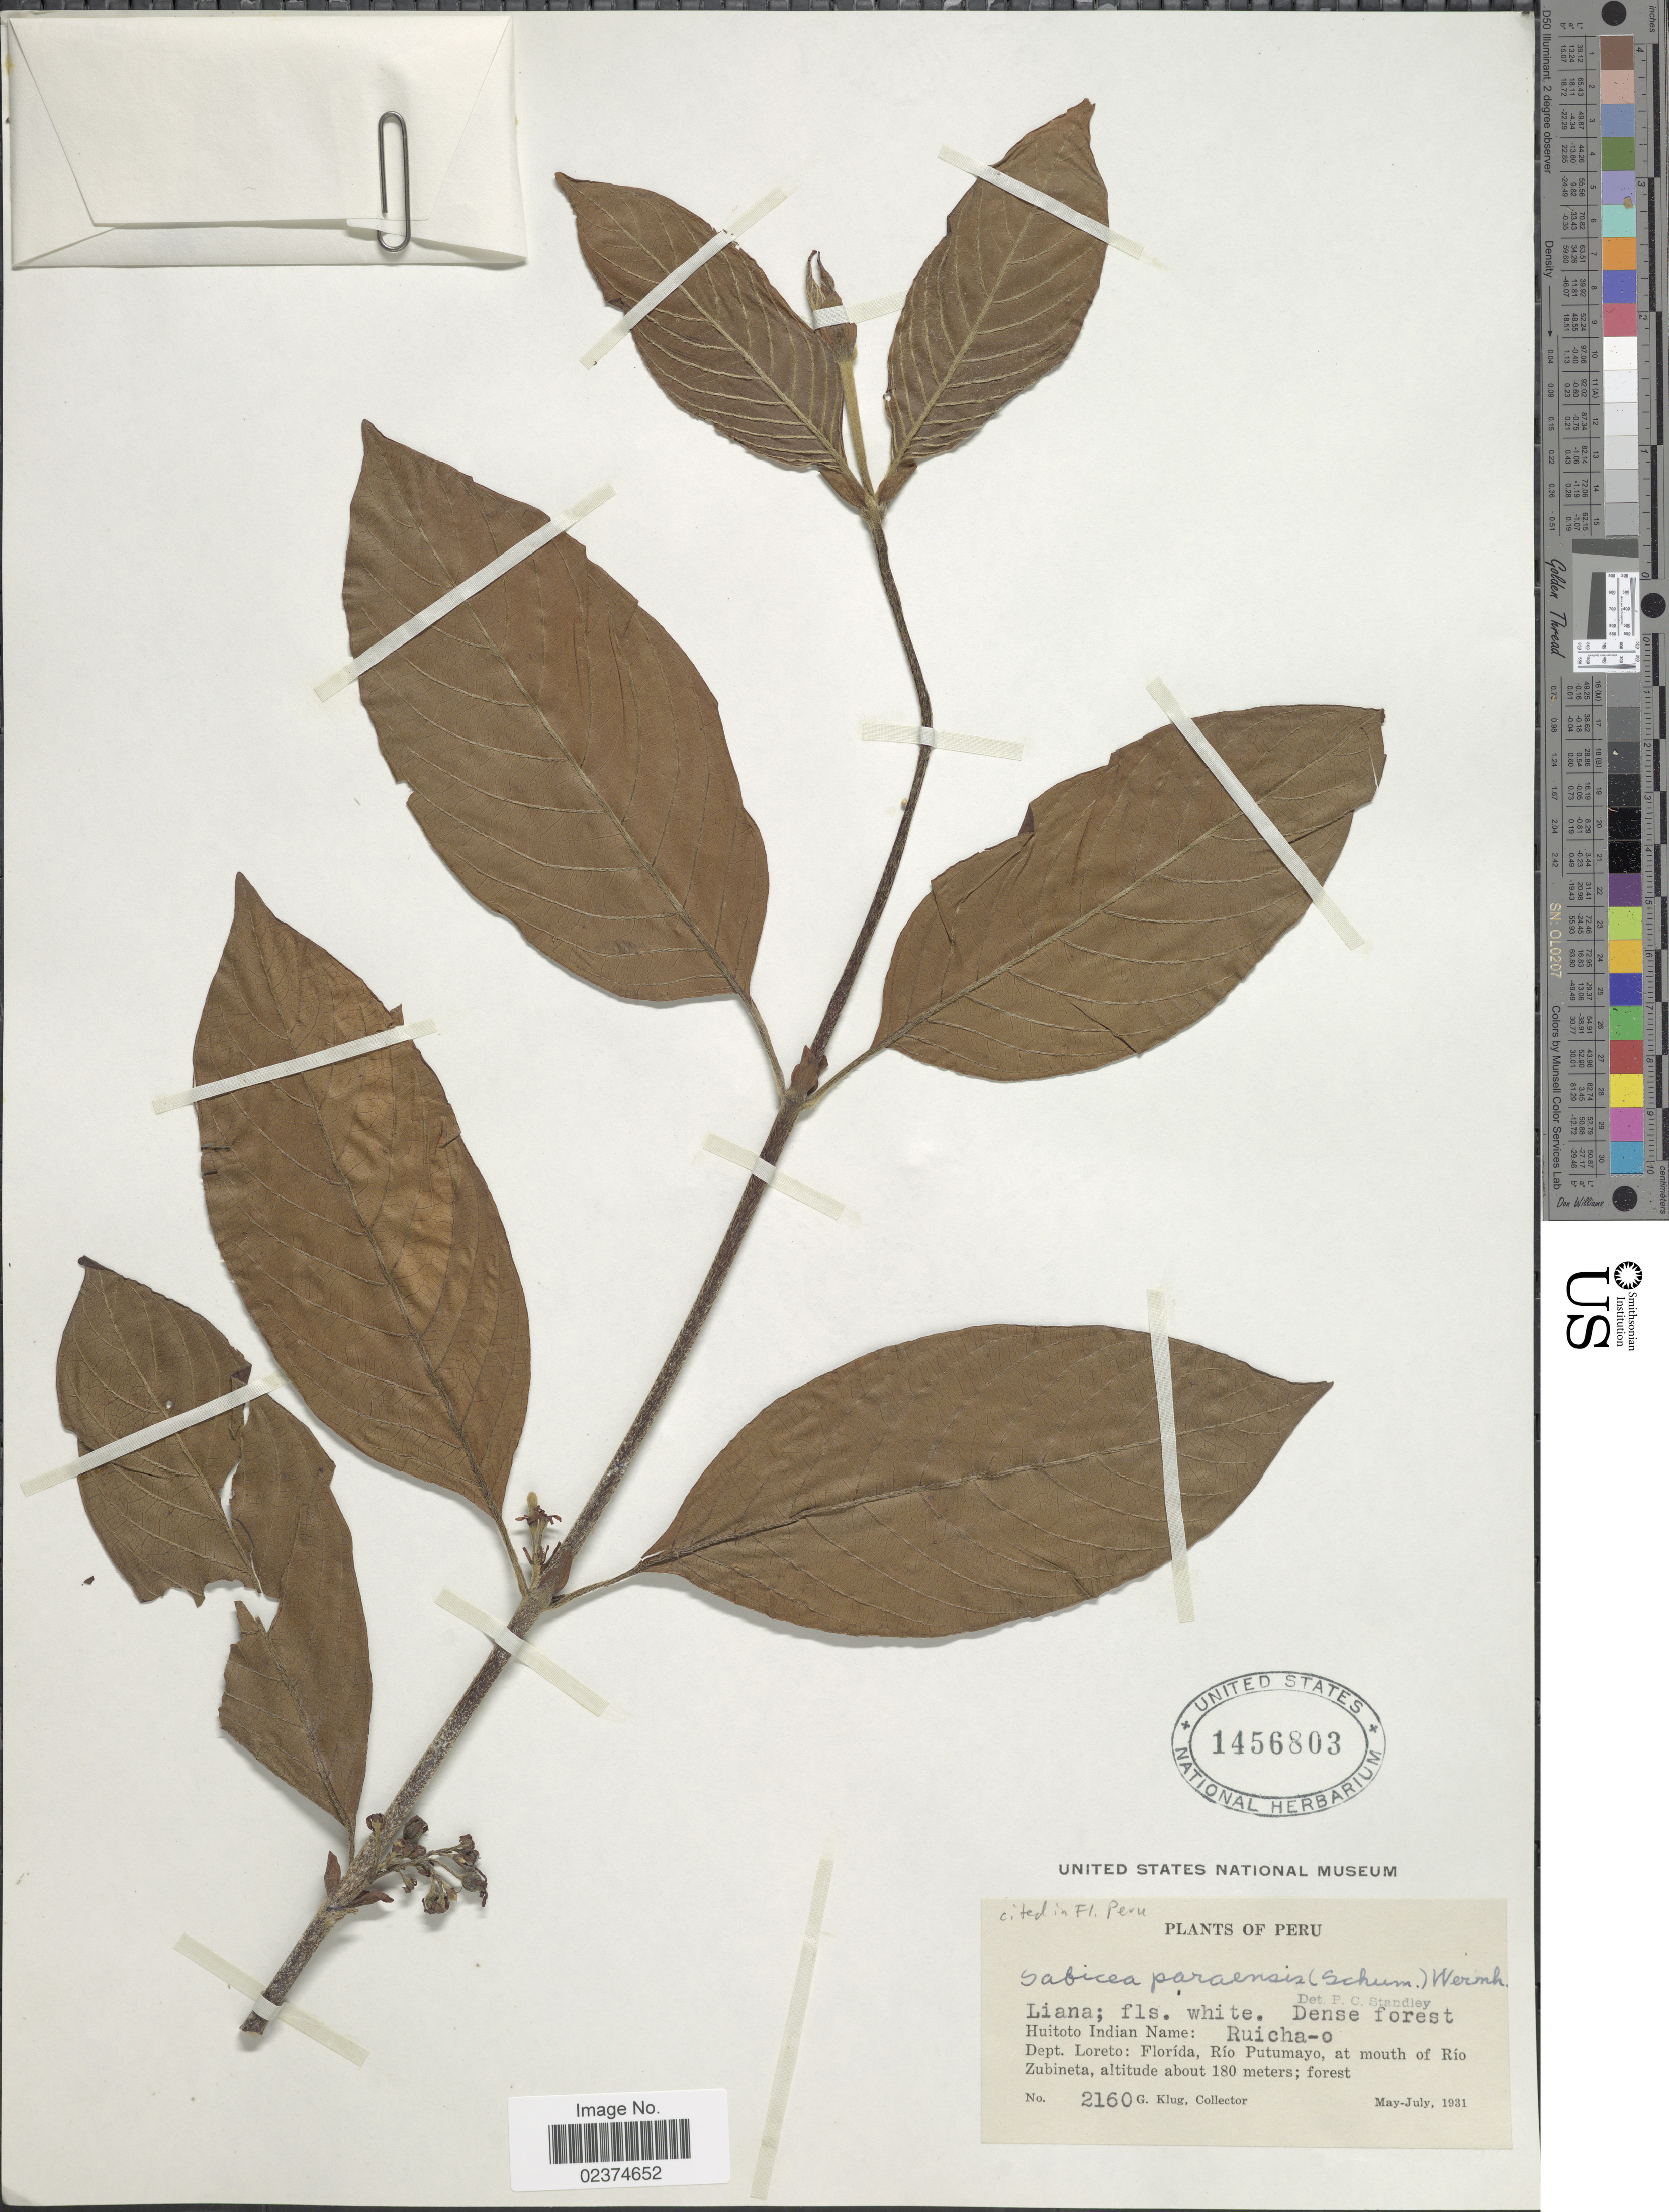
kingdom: Plantae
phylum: Tracheophyta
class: Magnoliopsida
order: Gentianales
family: Rubiaceae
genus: Sabicea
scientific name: Sabicea paraensis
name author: (K. Schum.) Wernham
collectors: G. Klug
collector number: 2160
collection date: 1931-05/1931-07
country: Peru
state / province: Loreto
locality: Florida, Rio Putumayo, at mouth of Rio Zubineta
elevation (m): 180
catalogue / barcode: US 1456803